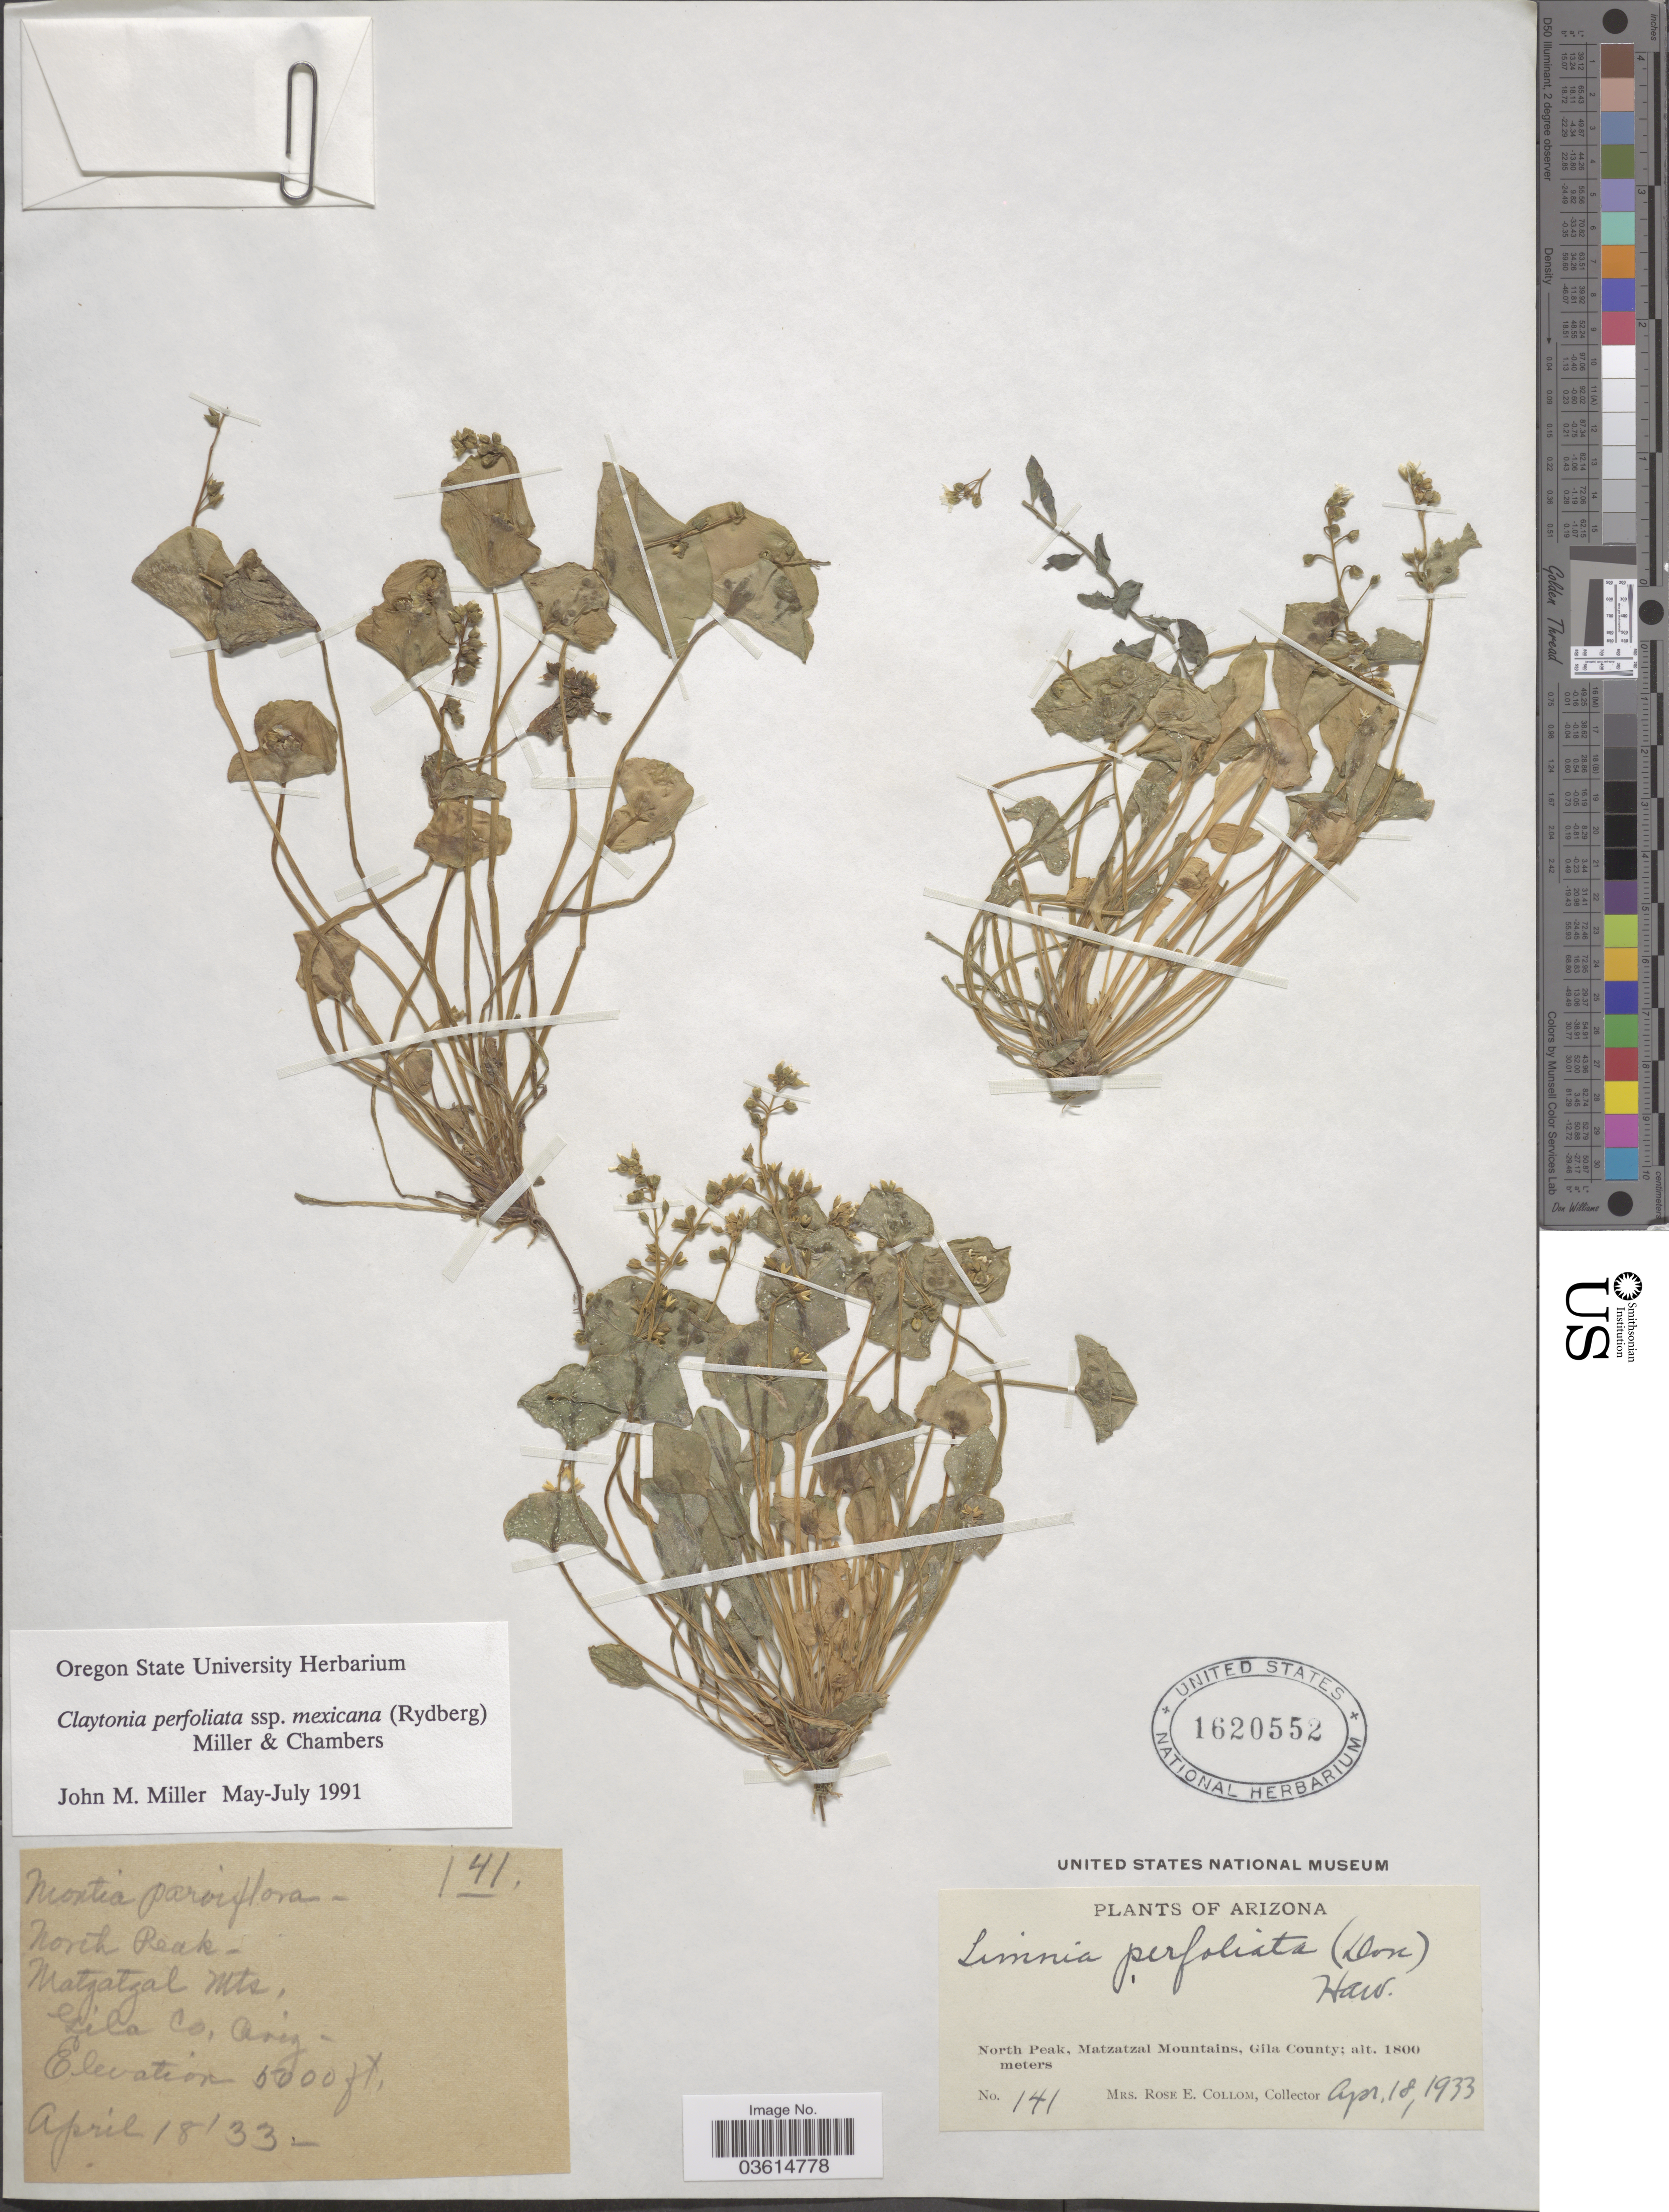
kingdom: Plantae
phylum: Tracheophyta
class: Magnoliopsida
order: Caryophyllales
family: Montiaceae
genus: Claytonia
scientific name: Claytonia perfoliata subsp. mexicana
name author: (Rydb.) Mill. & Chambers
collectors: R. E. Collom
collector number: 141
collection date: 1933-04-18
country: United States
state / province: Arizona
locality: North Peak, Matzatzal Mountains, Gila County.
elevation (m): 1800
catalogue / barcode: US 1620552